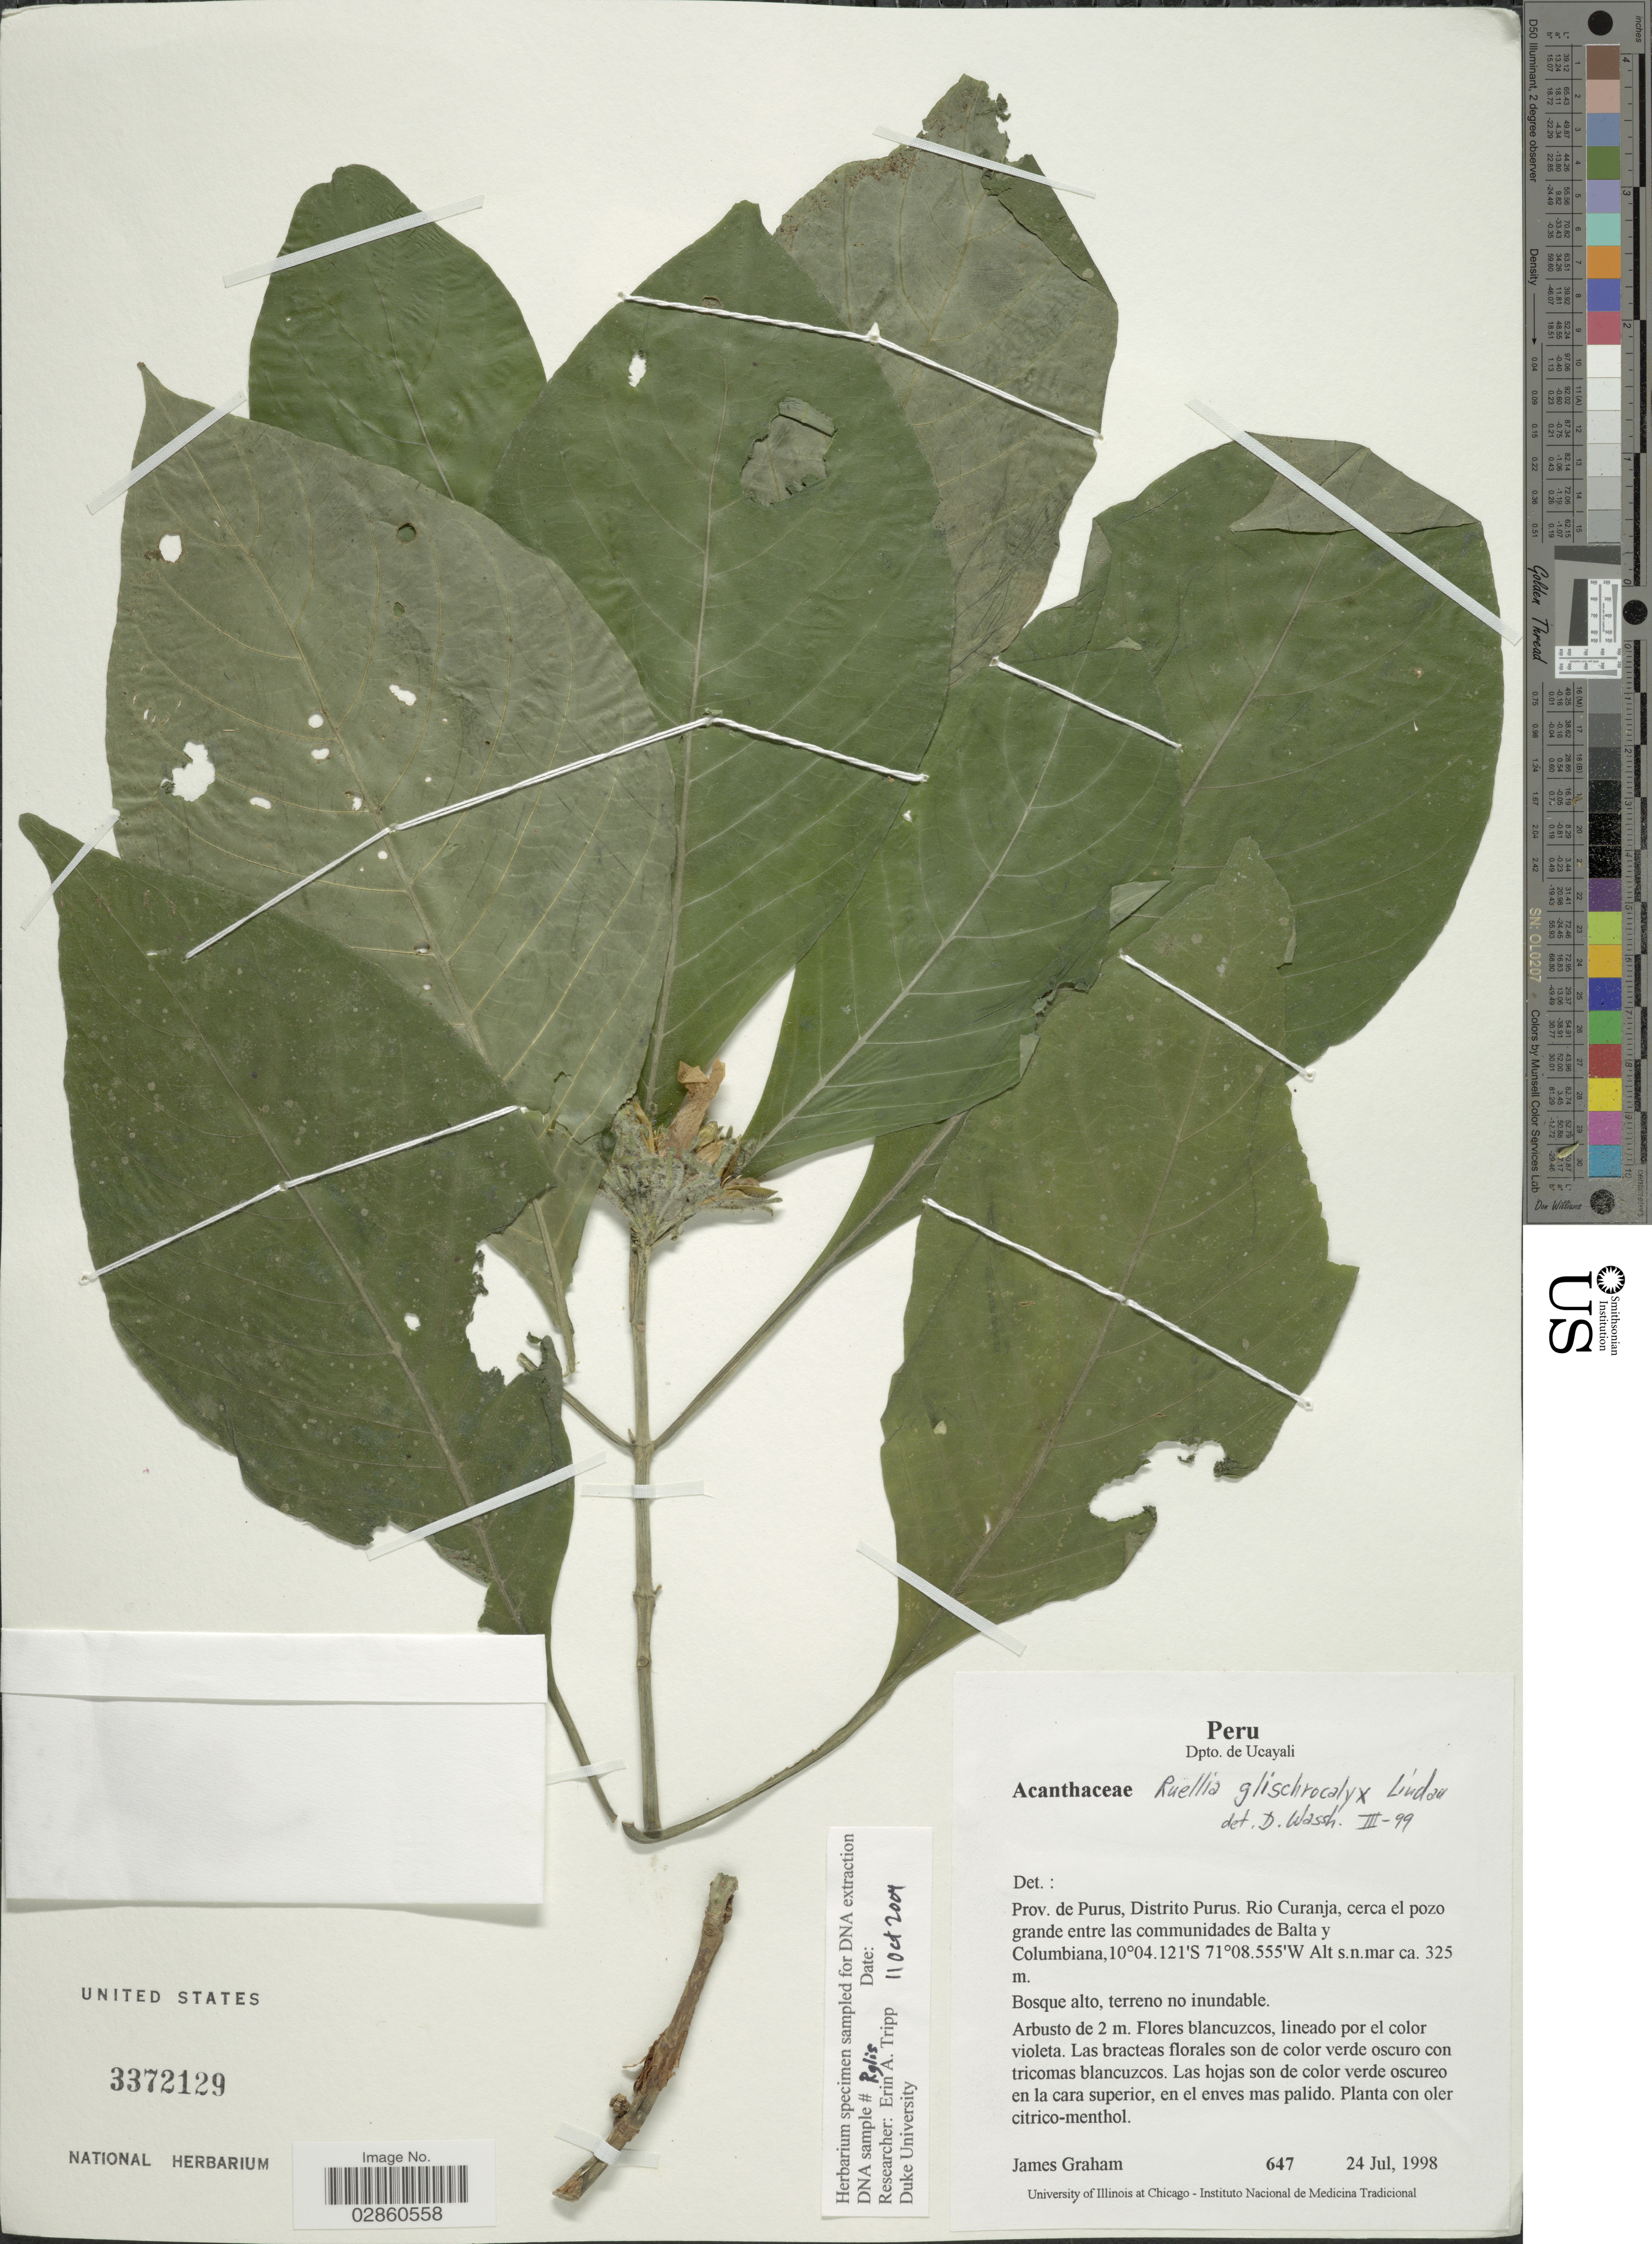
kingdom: Plantae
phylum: Tracheophyta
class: Magnoliopsida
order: Lamiales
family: Acanthaceae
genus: Ruellia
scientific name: Ruellia glischrocalyx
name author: Lindau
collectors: J. Graham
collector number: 647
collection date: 1998-07-24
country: Peru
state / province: Ucayali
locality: Dpto. de Ucayali. Prov. de Purus, Distrito Purus. Río Curanja, cerca el pozo grande entre las communidades de Balta y Columbiana.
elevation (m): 325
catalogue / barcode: US 3372129